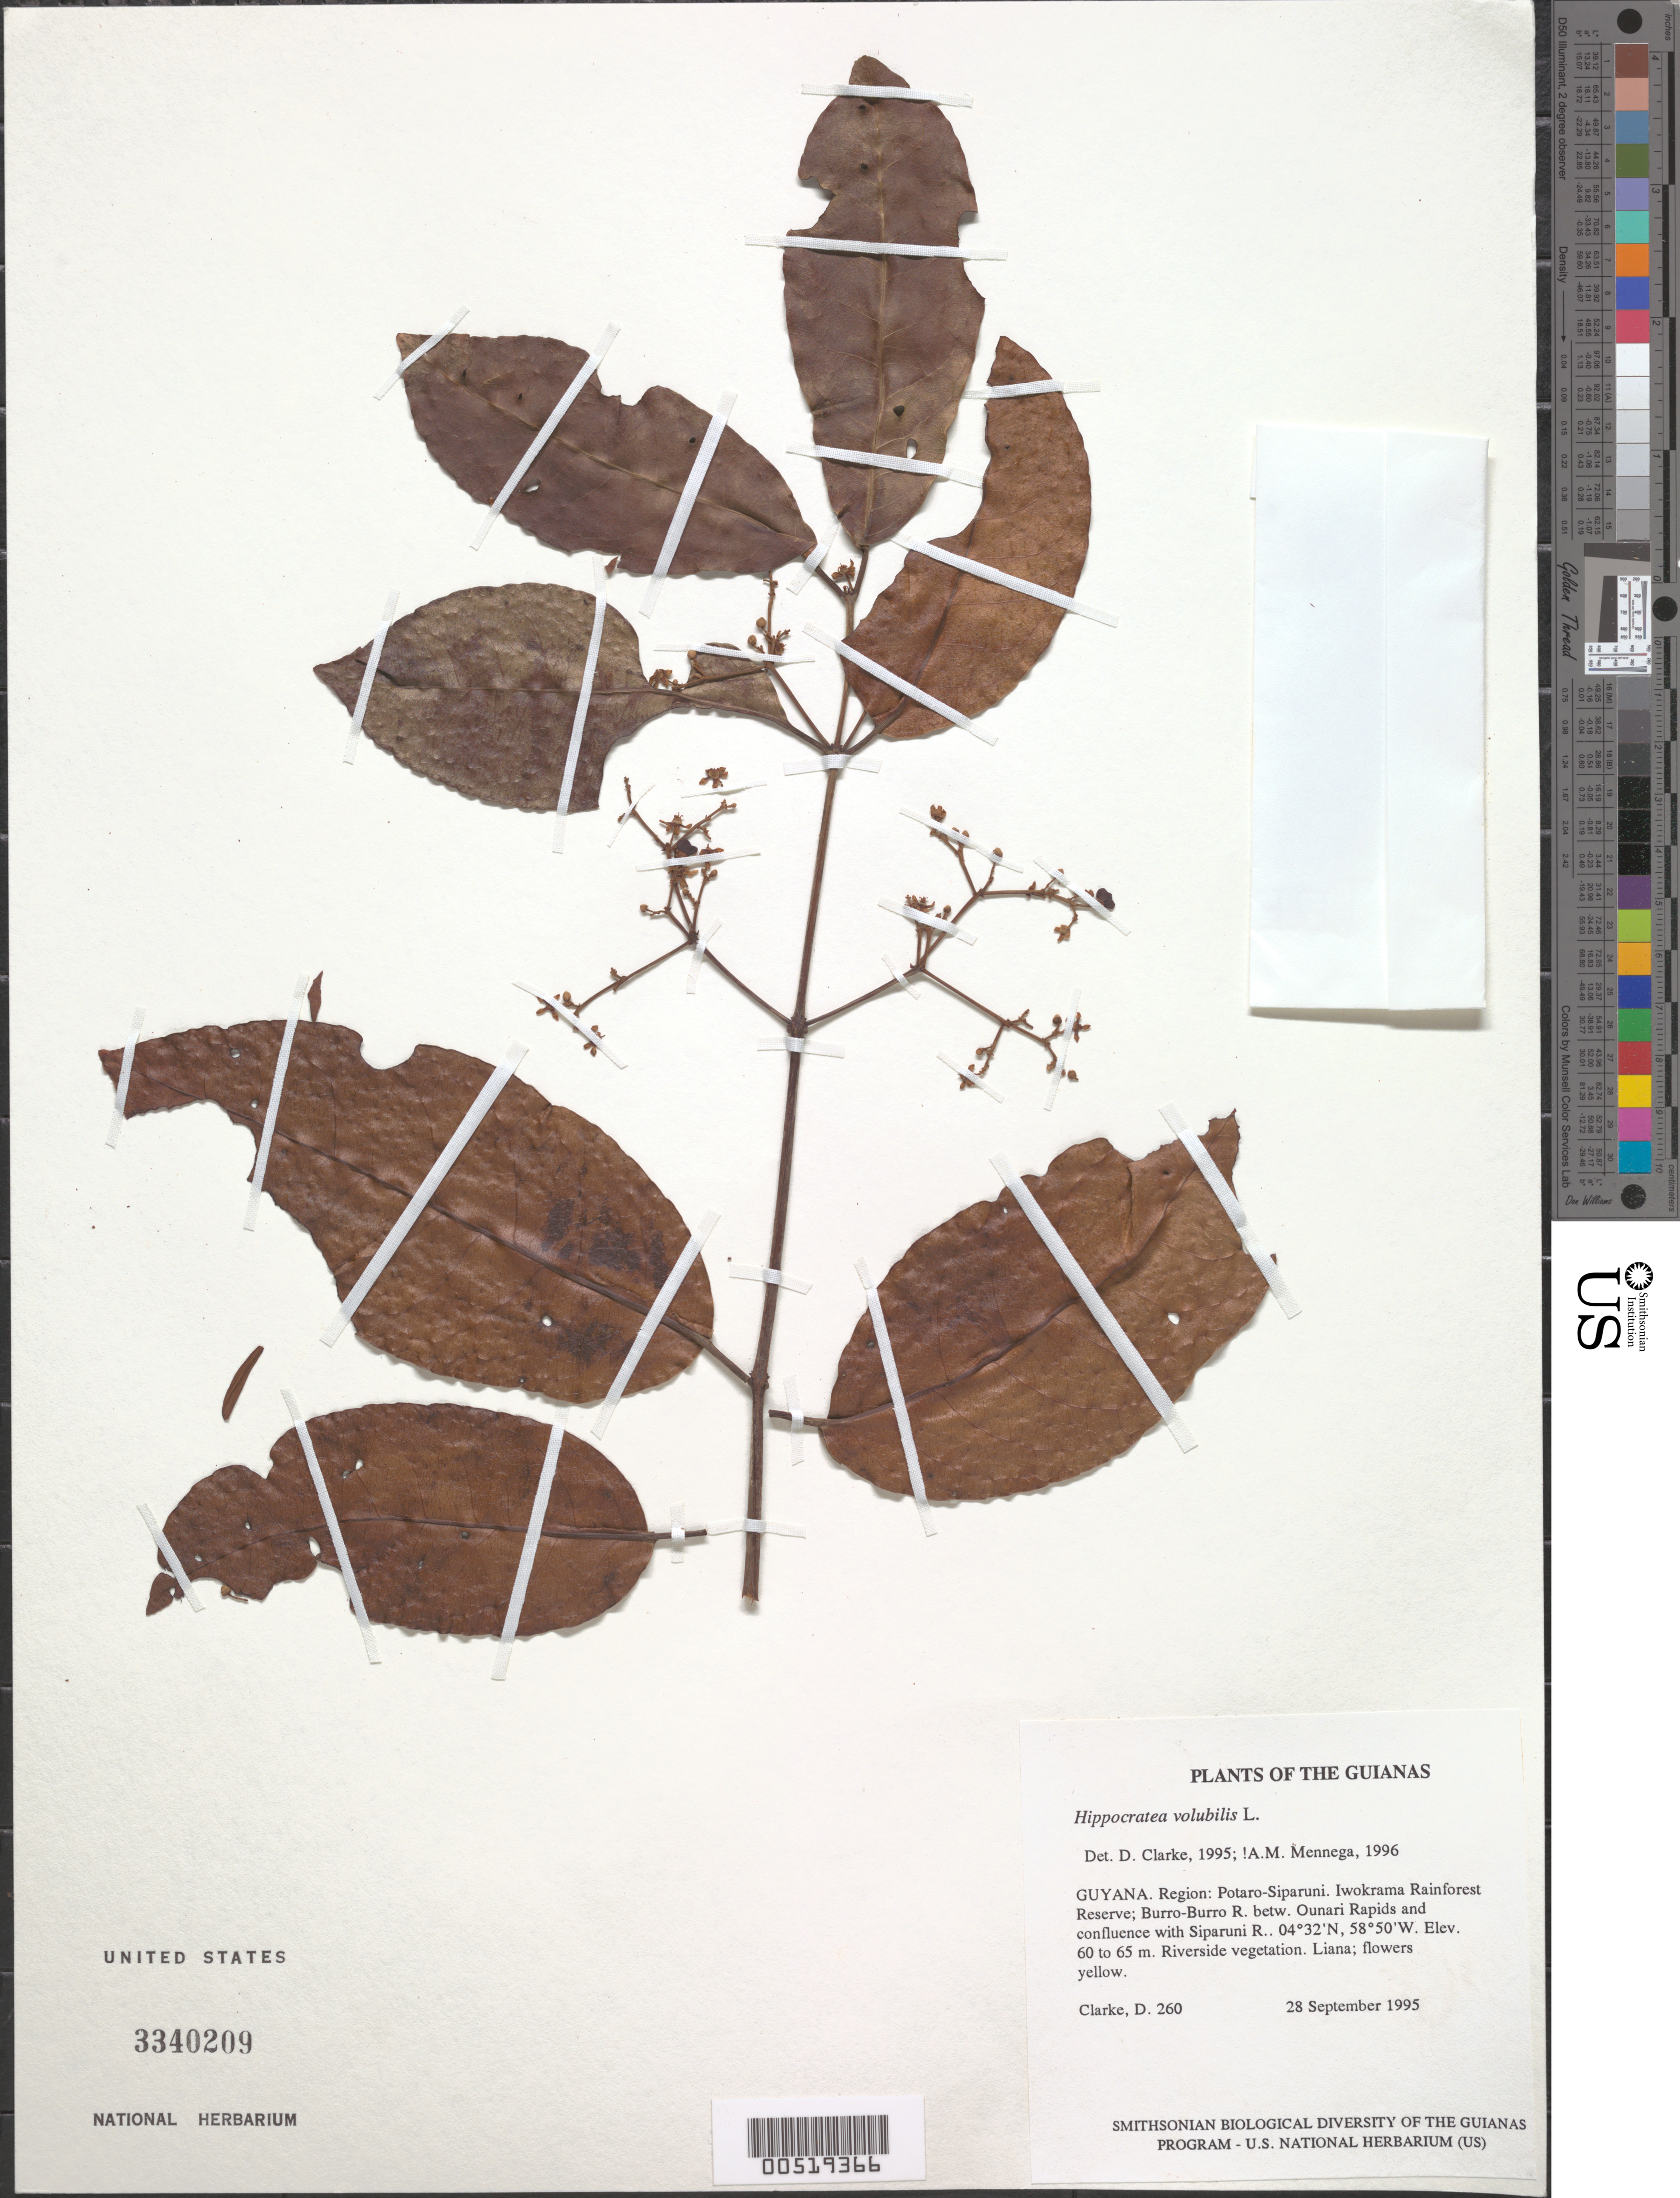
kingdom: Plantae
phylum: Tracheophyta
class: Magnoliopsida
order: Celastrales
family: Celastraceae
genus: Hippocratea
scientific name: Hippocratea volubilis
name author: L.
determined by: Mennega, A. M. W.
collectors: H. D. Clarke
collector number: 260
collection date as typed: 28 September 1995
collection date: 1995-09-28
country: Guyana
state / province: Potaro-Siparuni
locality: Iwokrama Rainforest Reserve; Burro-Burro R. betw. Dunari Rapids and confluence with Siparuni R.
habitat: Riverside vegetation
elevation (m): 60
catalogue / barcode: US 3340209